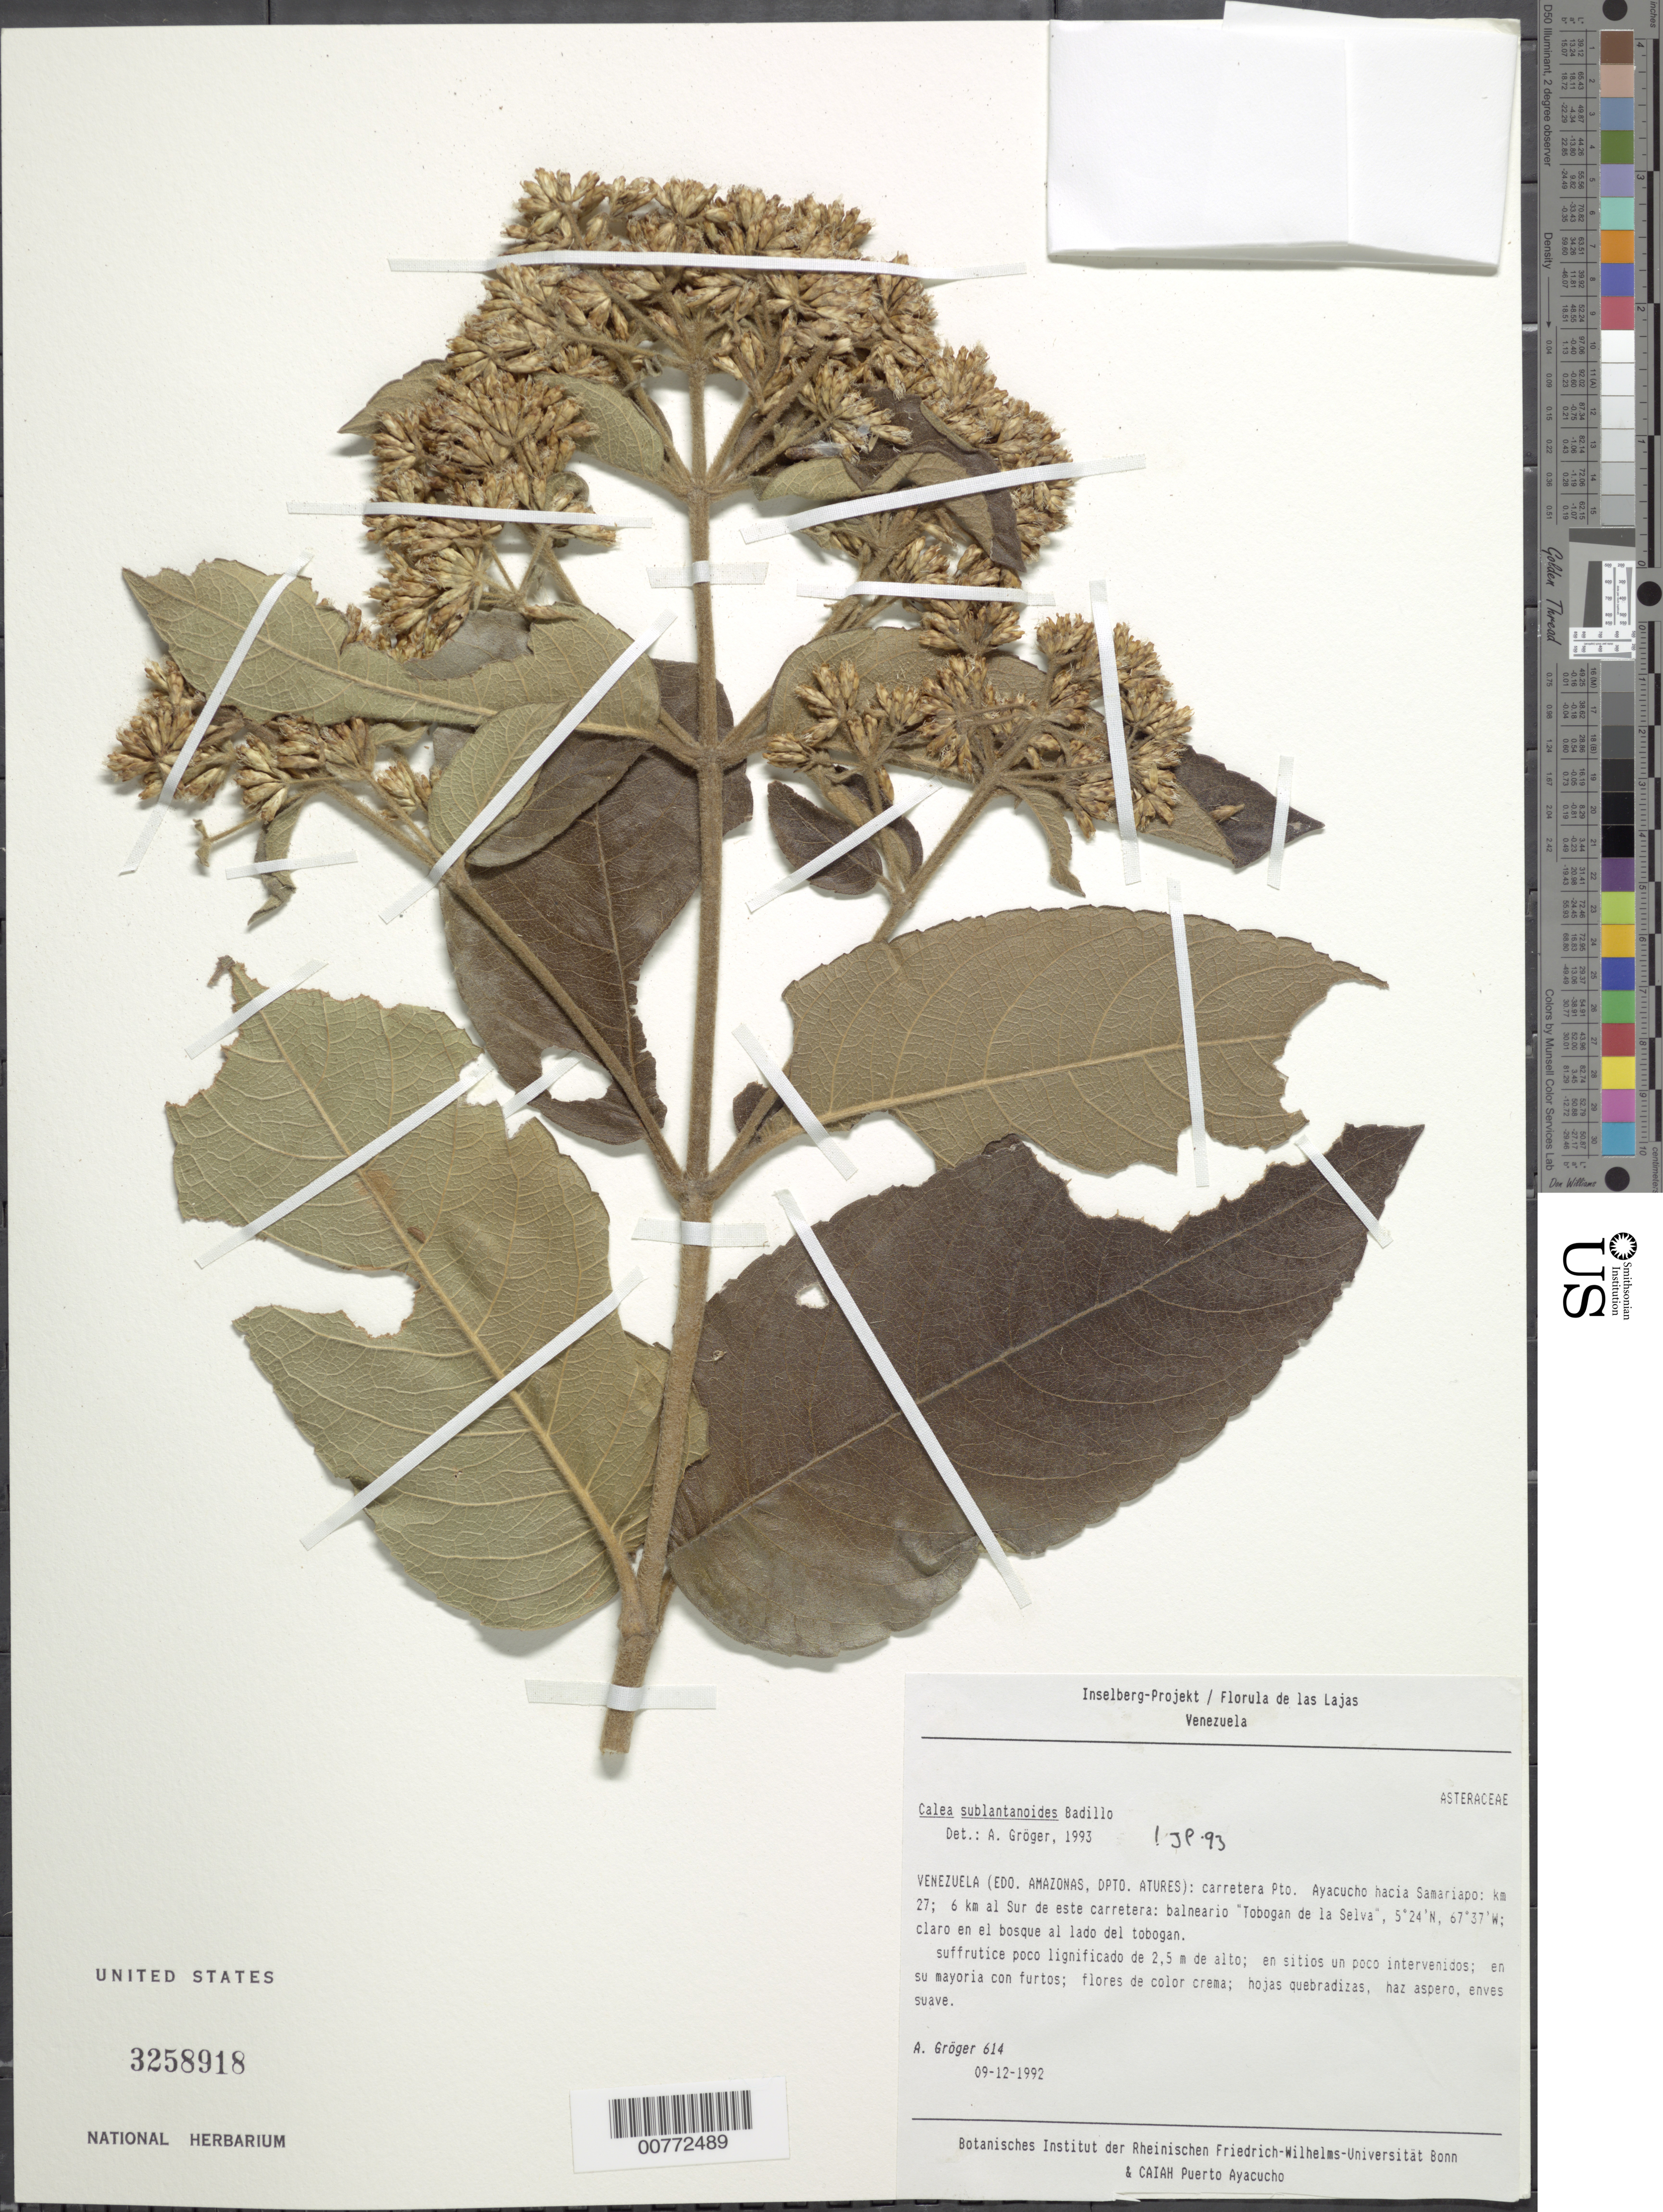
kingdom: Plantae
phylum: Tracheophyta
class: Magnoliopsida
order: Asterales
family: Asteraceae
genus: Calea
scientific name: Calea sublantanoides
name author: V.M. Badillo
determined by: Gröger, A.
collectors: A. Gröger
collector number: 614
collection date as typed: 9-Dec-92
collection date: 1992-12-09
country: Venezuela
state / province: Amazonas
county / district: Atures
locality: Puerto Ayacucho hacia Samariapo, km 27; 6 m al Sur de este carretera: balnearío "Tobogan de la Selva"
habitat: Claro del bosque al lado del tobogan; en sitios un poco intervenidos, en su mayoria con furtos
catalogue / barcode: US 3258918